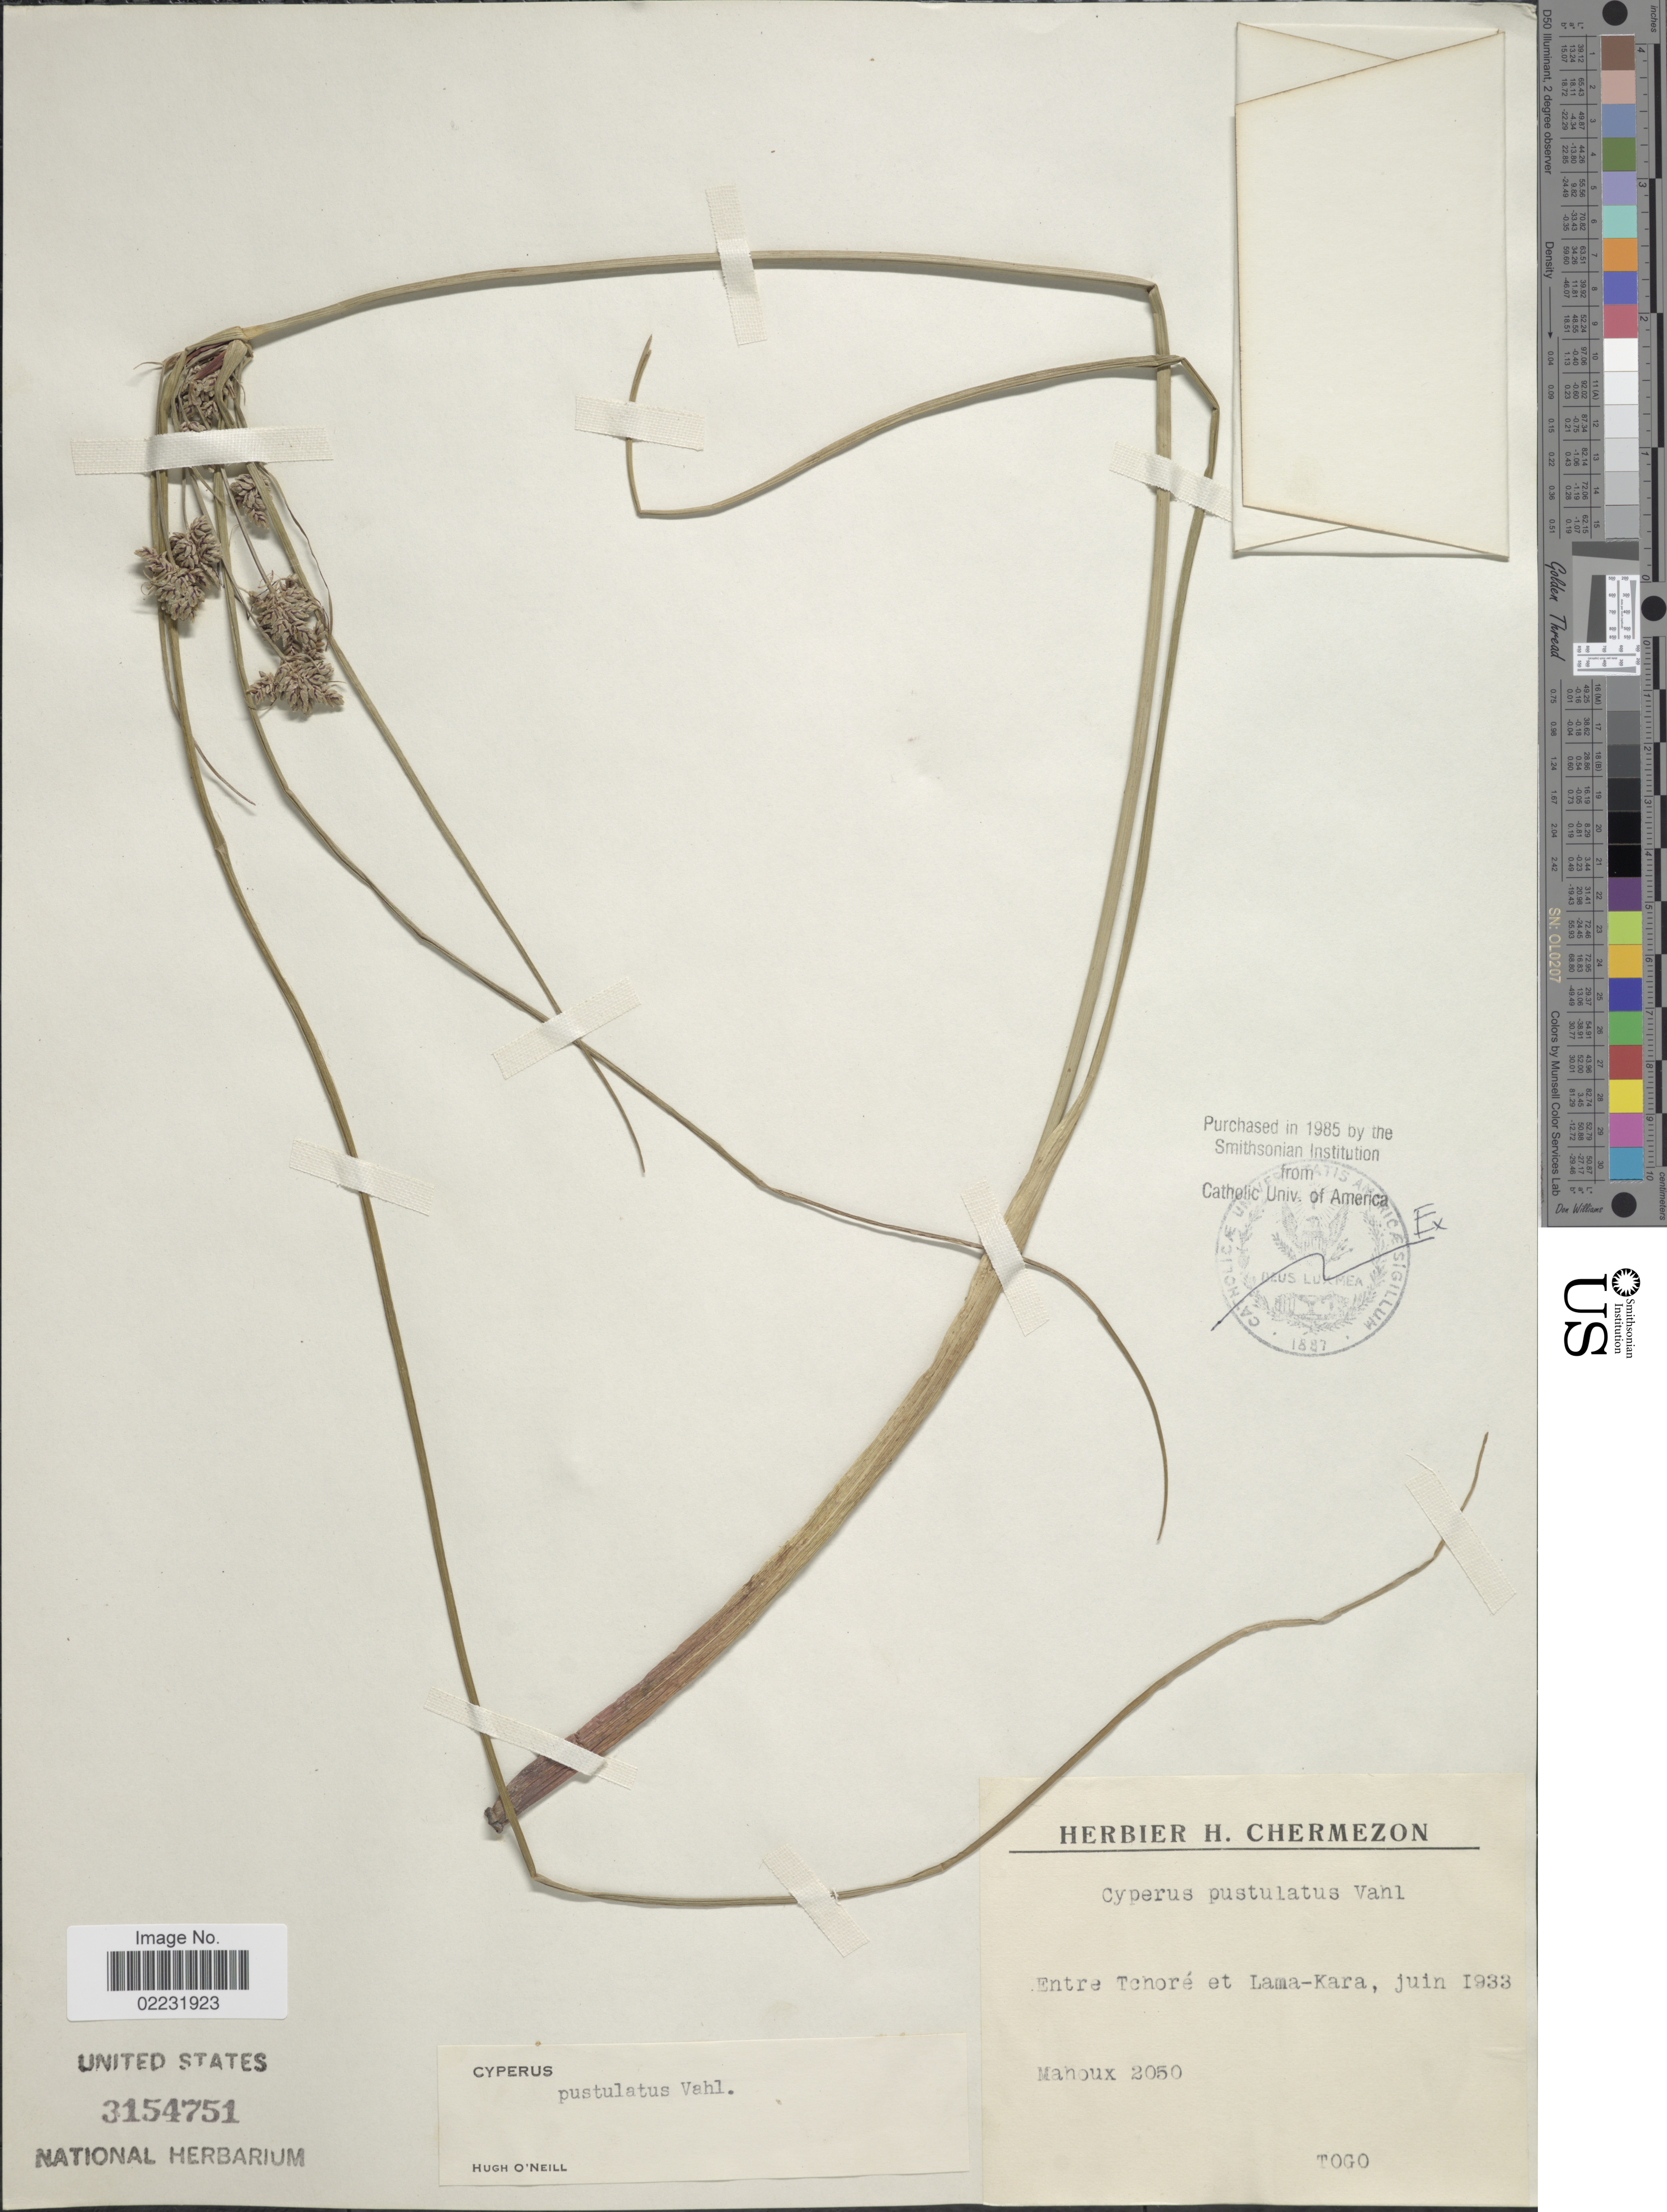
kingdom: Plantae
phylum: Tracheophyta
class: Liliopsida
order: Poales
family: Cyperaceae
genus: Cyperus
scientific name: Cyperus pustulatus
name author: Vahl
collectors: P. Mahoux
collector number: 2050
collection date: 1933-06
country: Togo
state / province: Kara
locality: Entre Tehore et Lama-Kara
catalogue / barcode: US 3154751